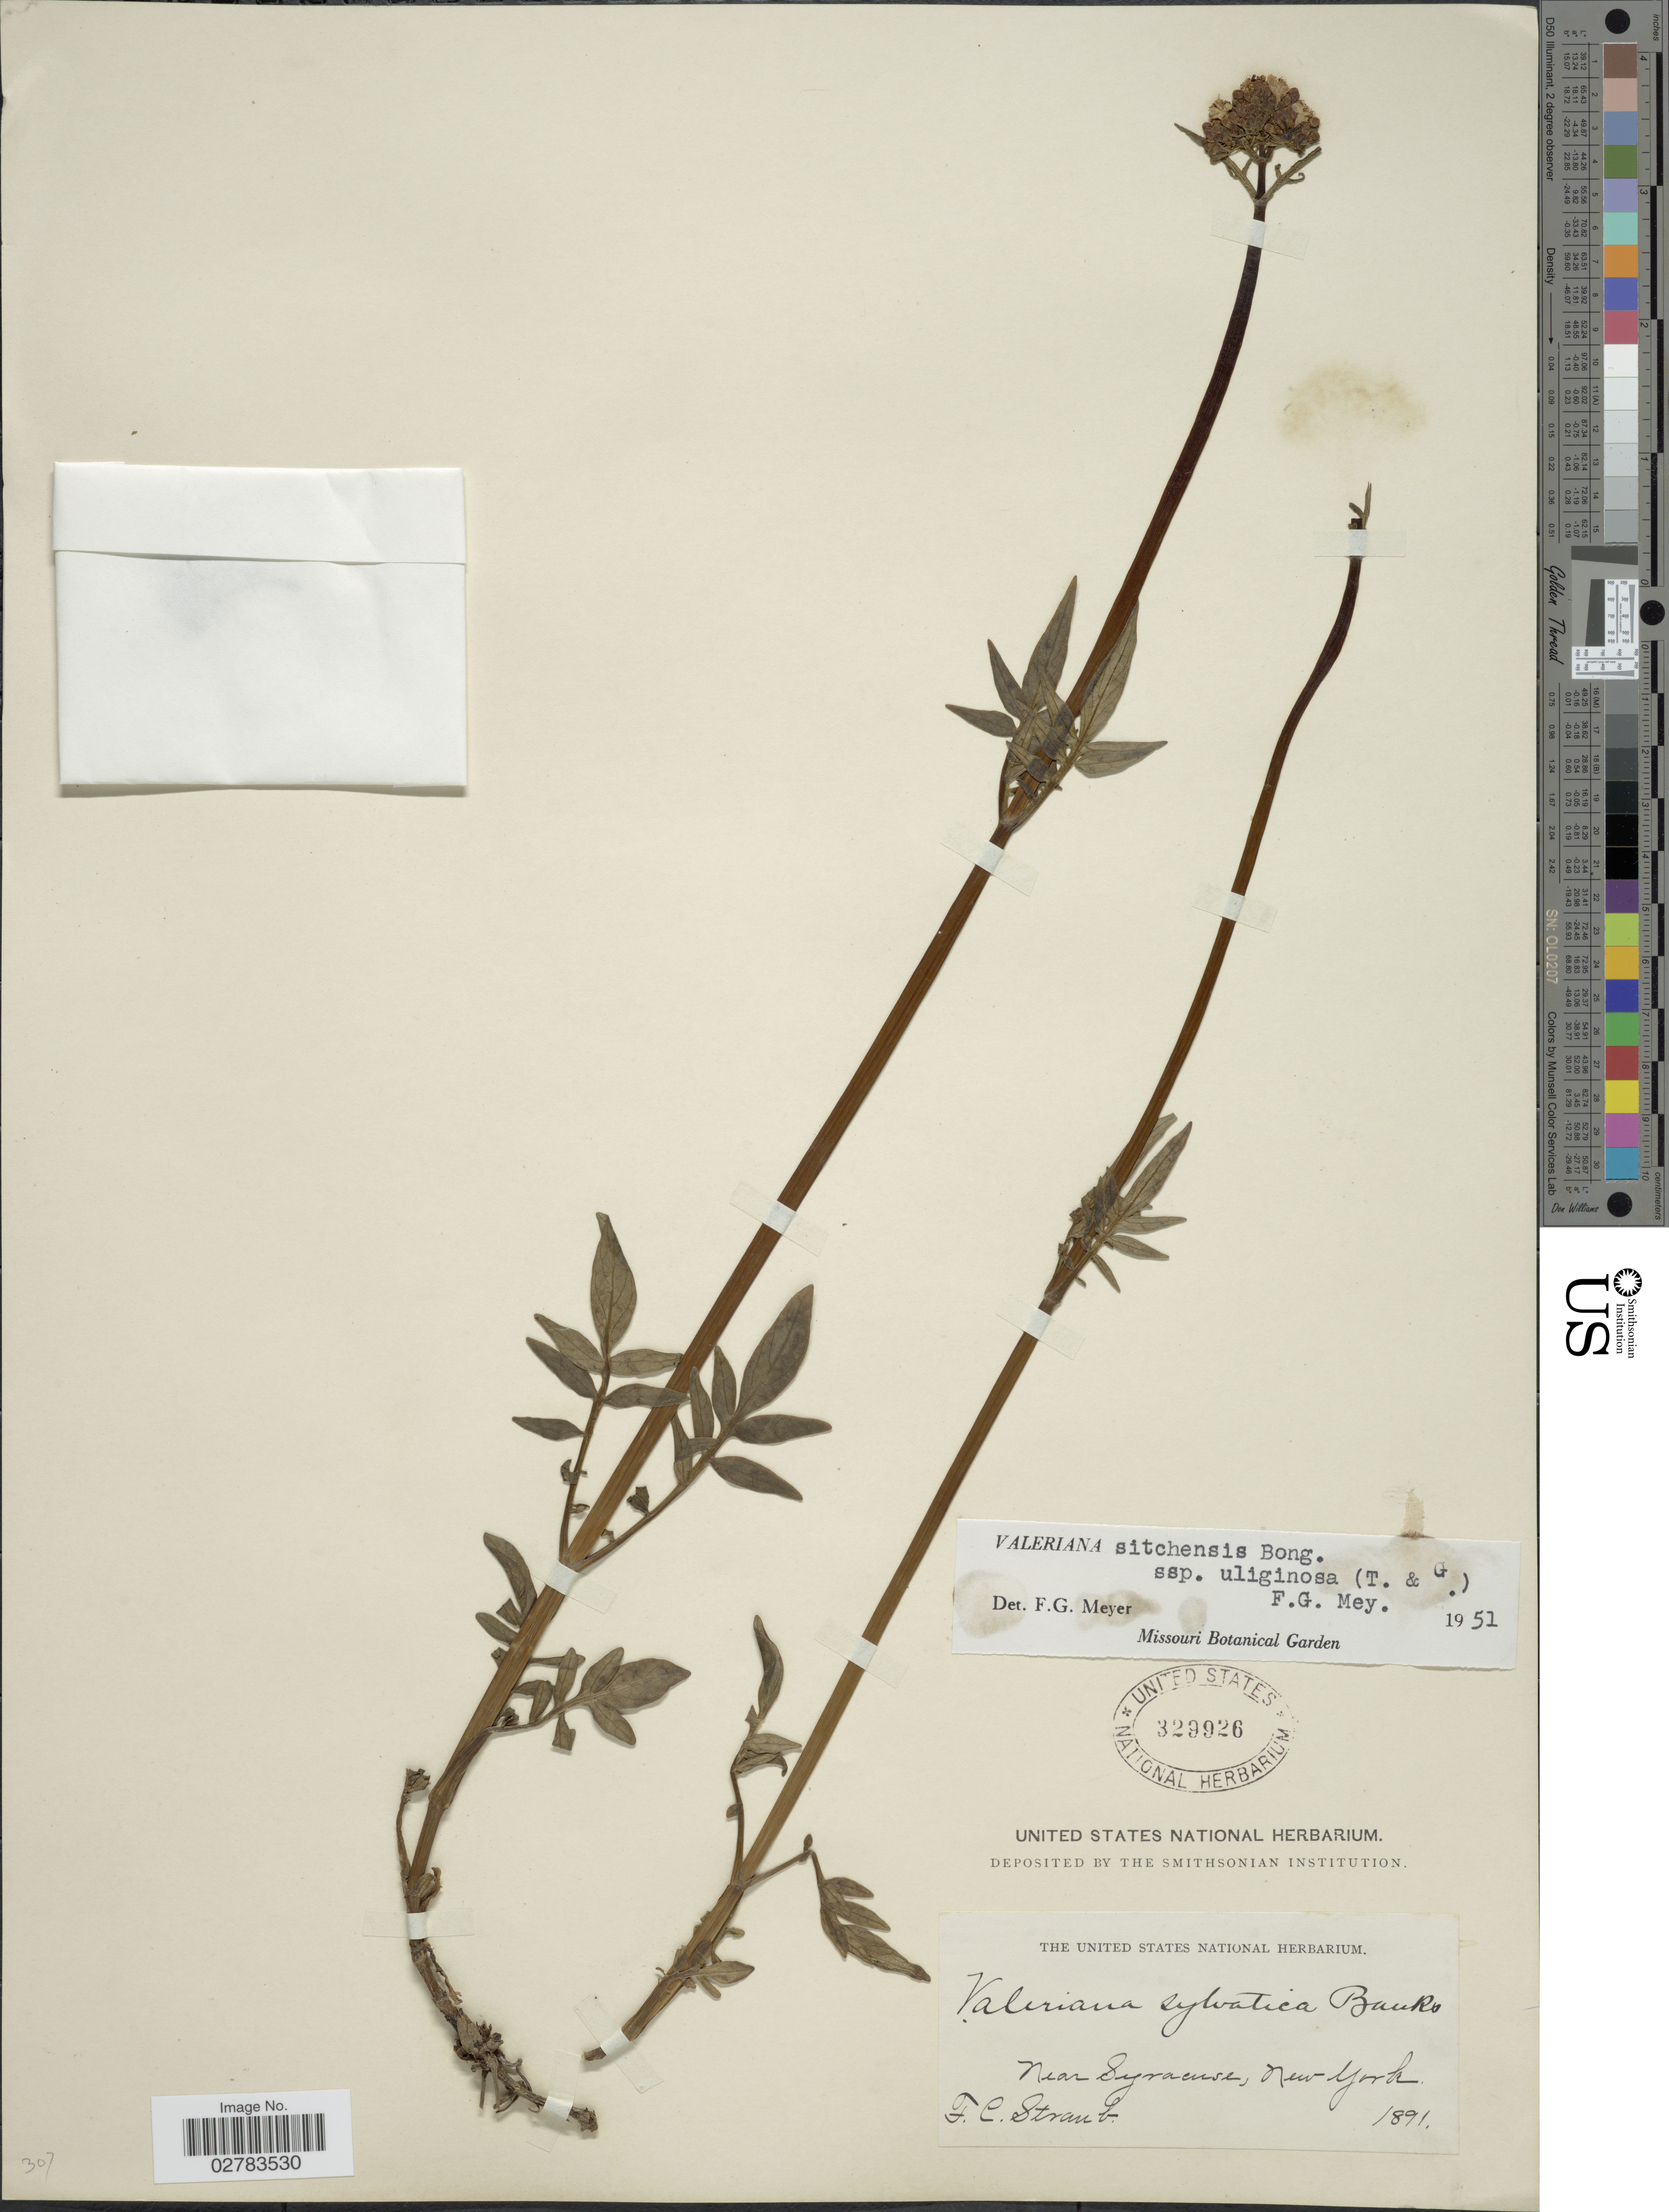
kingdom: Plantae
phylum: Tracheophyta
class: Magnoliopsida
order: Dipsacales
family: Caprifoliaceae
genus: Valeriana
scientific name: Valeriana sitchensis subsp. uliginosa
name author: (Torr. & A. Gray) F.G. Mey.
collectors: F. Straub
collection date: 1891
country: United States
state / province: New York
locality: Near Syracuse.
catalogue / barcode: US 329926